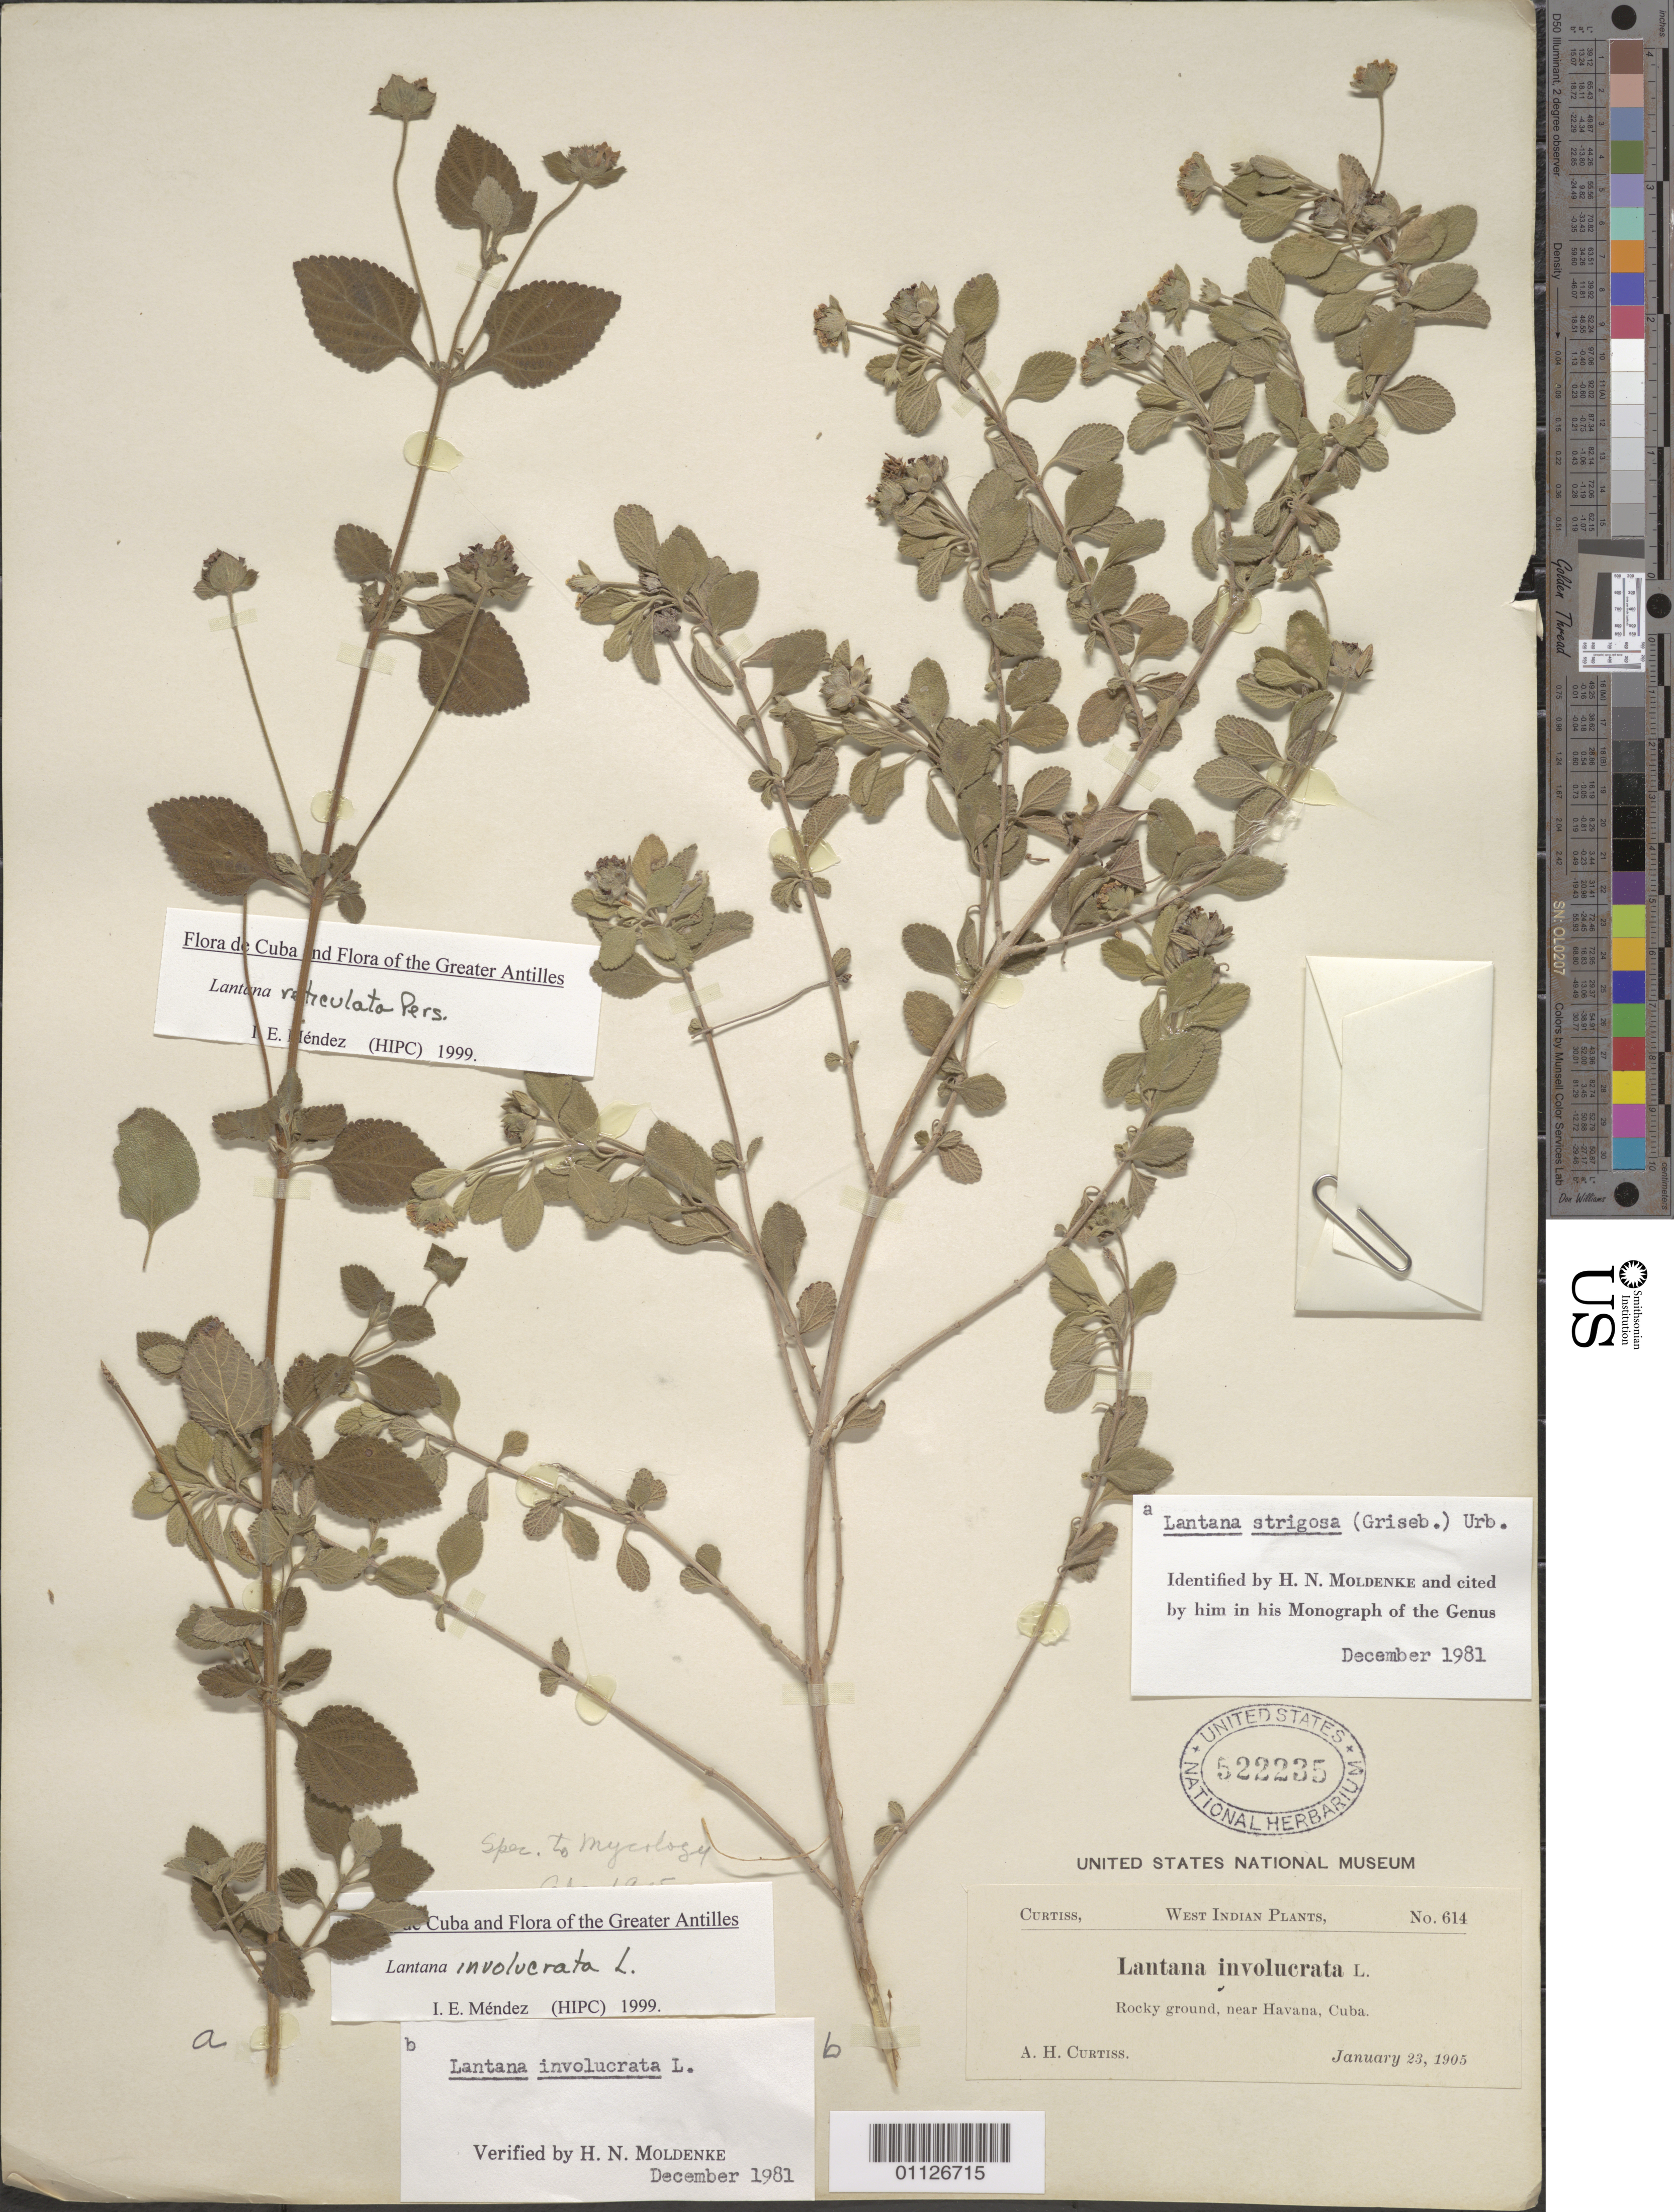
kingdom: Plantae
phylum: Tracheophyta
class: Magnoliopsida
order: Lamiales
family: Verbenaceae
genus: Lantana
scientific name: Lantana involucrata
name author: L.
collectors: A. H. Curtiss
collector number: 614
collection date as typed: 23 Jan 1905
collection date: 1905-01-23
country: Cuba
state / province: La Habana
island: Cuba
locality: Near Havana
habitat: Rocky ground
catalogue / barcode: US 522235